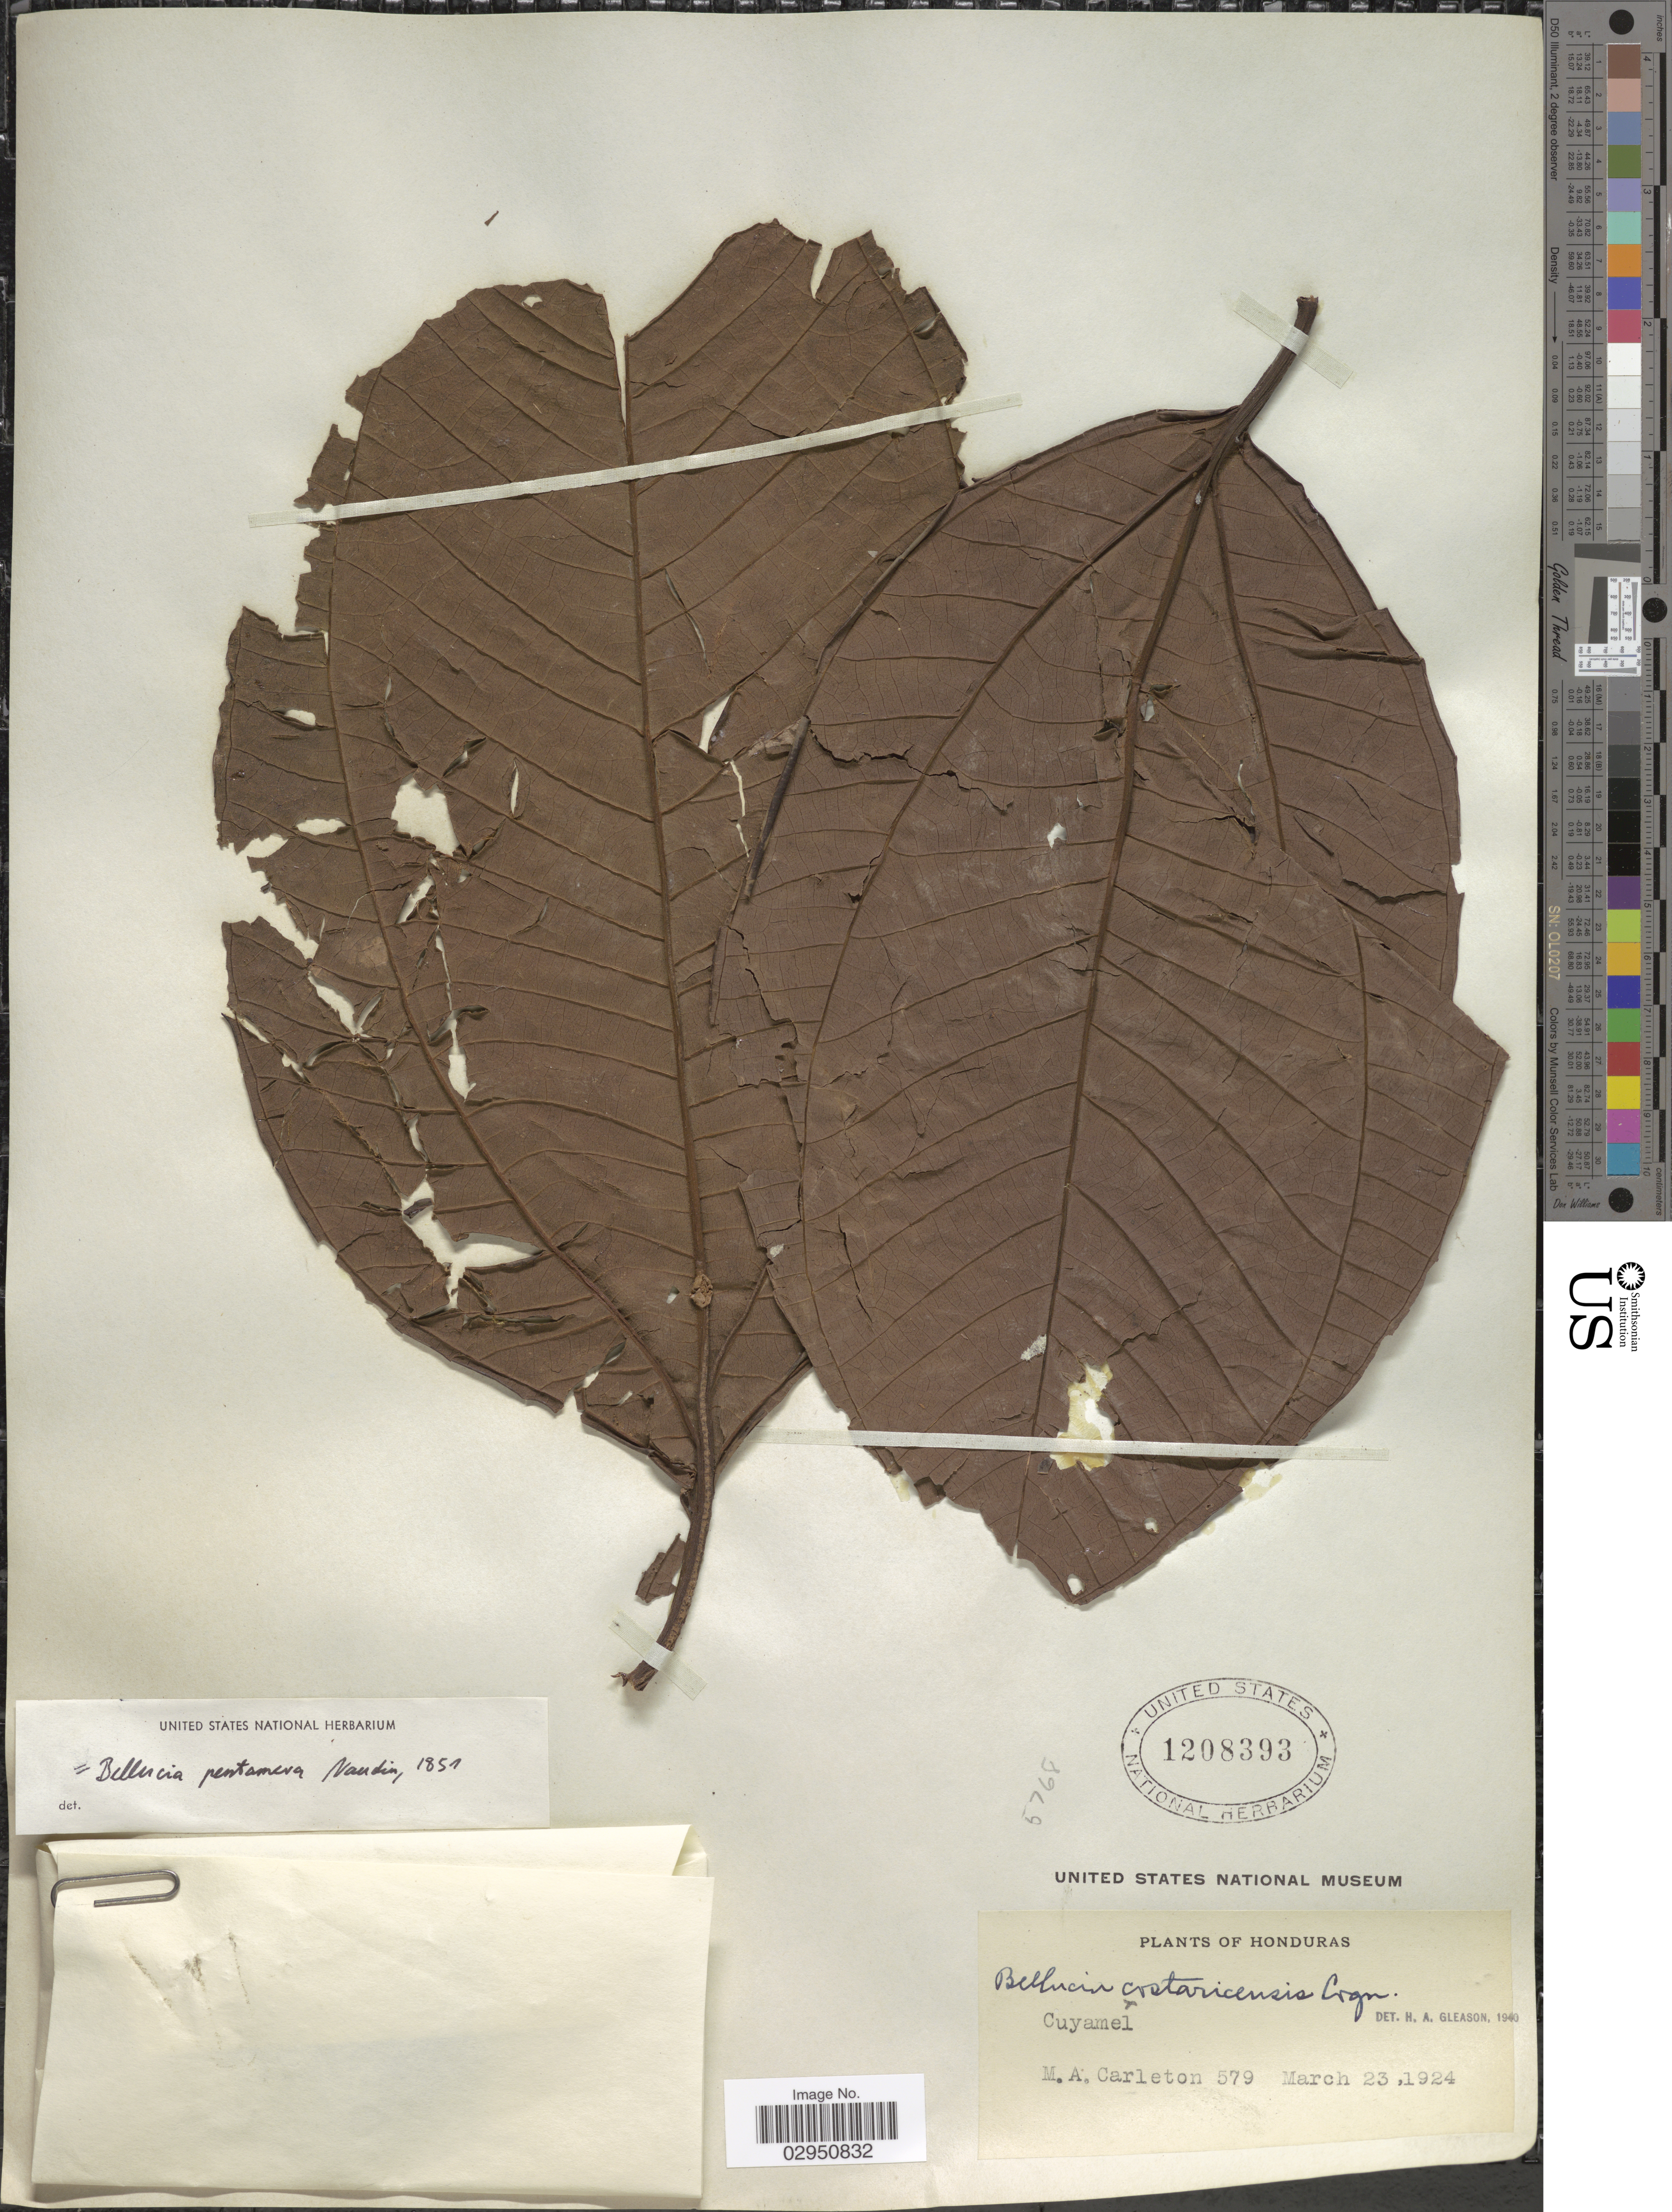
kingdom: Plantae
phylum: Tracheophyta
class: Magnoliopsida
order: Myrtales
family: Melastomataceae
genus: Bellucia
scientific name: Bellucia pentamera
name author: Naudin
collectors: M. A. Carleton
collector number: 579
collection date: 1924-03-23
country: Honduras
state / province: Cortés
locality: Cuyamel.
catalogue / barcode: US 1208393